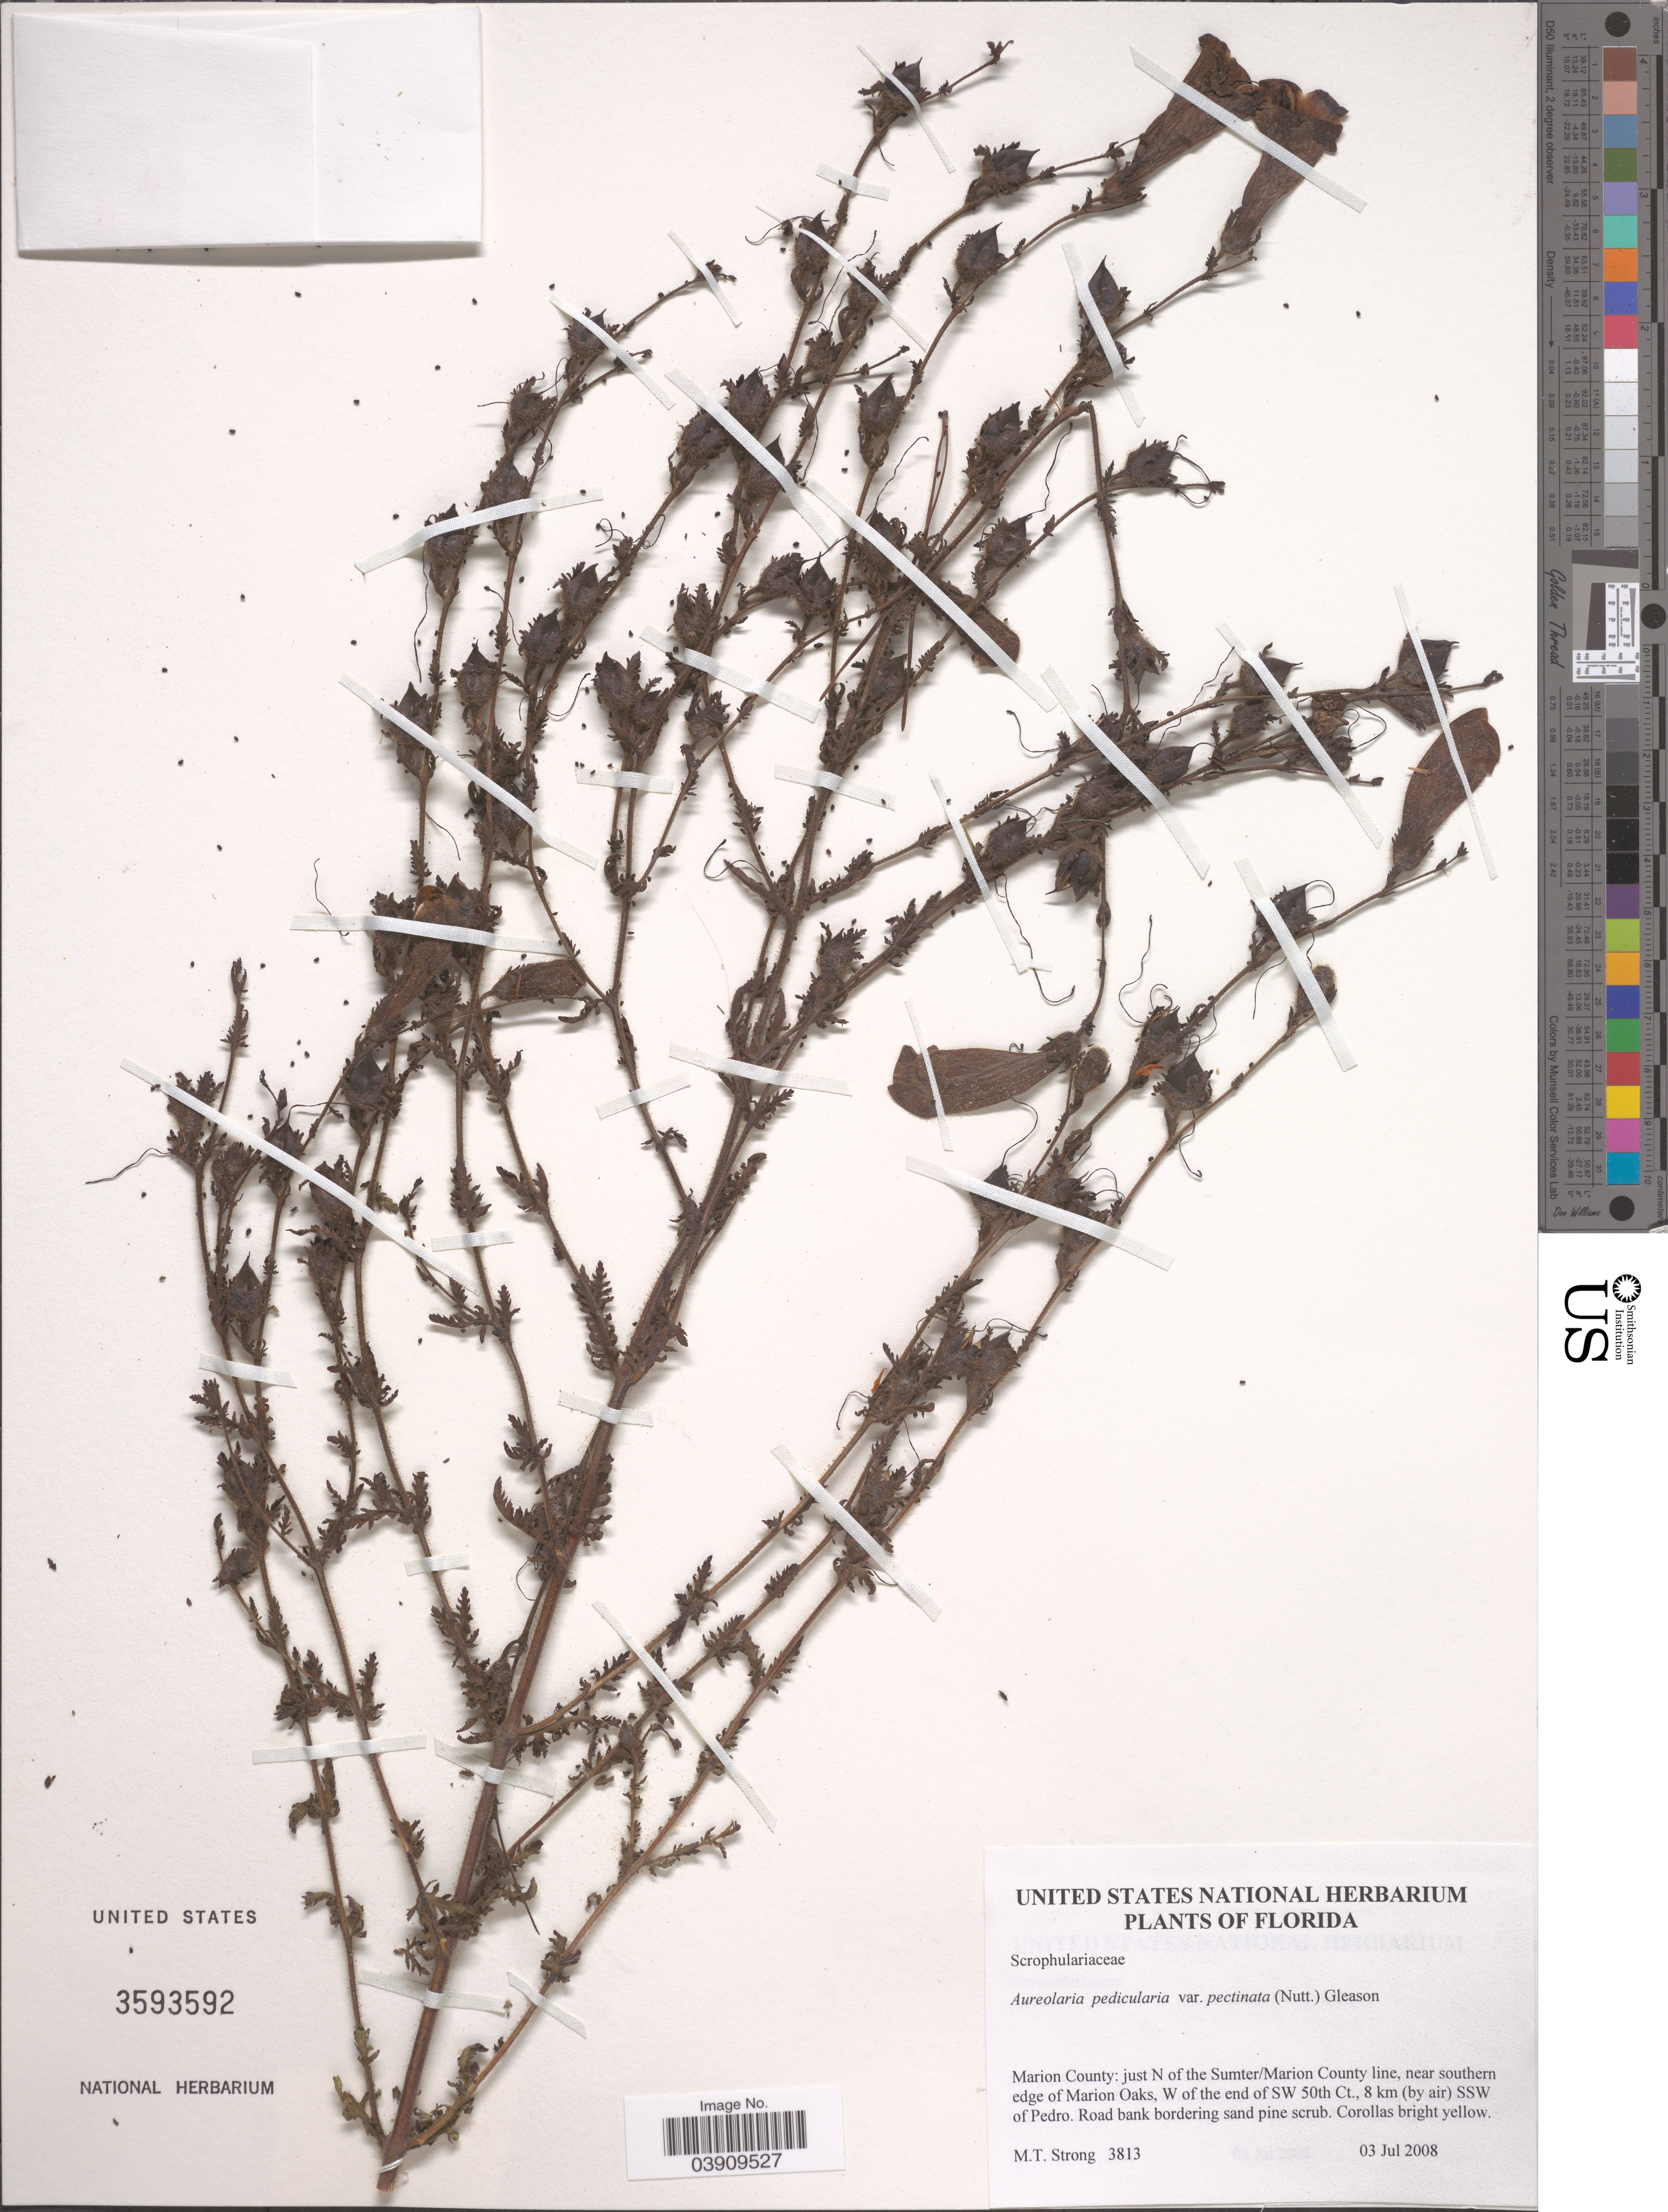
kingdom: Plantae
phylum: Tracheophyta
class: Magnoliopsida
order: Lamiales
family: Orobanchaceae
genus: Aureolaria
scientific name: Aureolaria pectinata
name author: (Nutt.) Pennell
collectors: M. T. Strong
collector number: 3813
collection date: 2008-07-03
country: United States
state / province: Florida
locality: Marion County: just N of the Sumter/Marion County line, near southern edge of Marion Oaks, W of the end of SW 50th Ct., 8 km (by air) SSW of Pedro.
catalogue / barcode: US 3593592